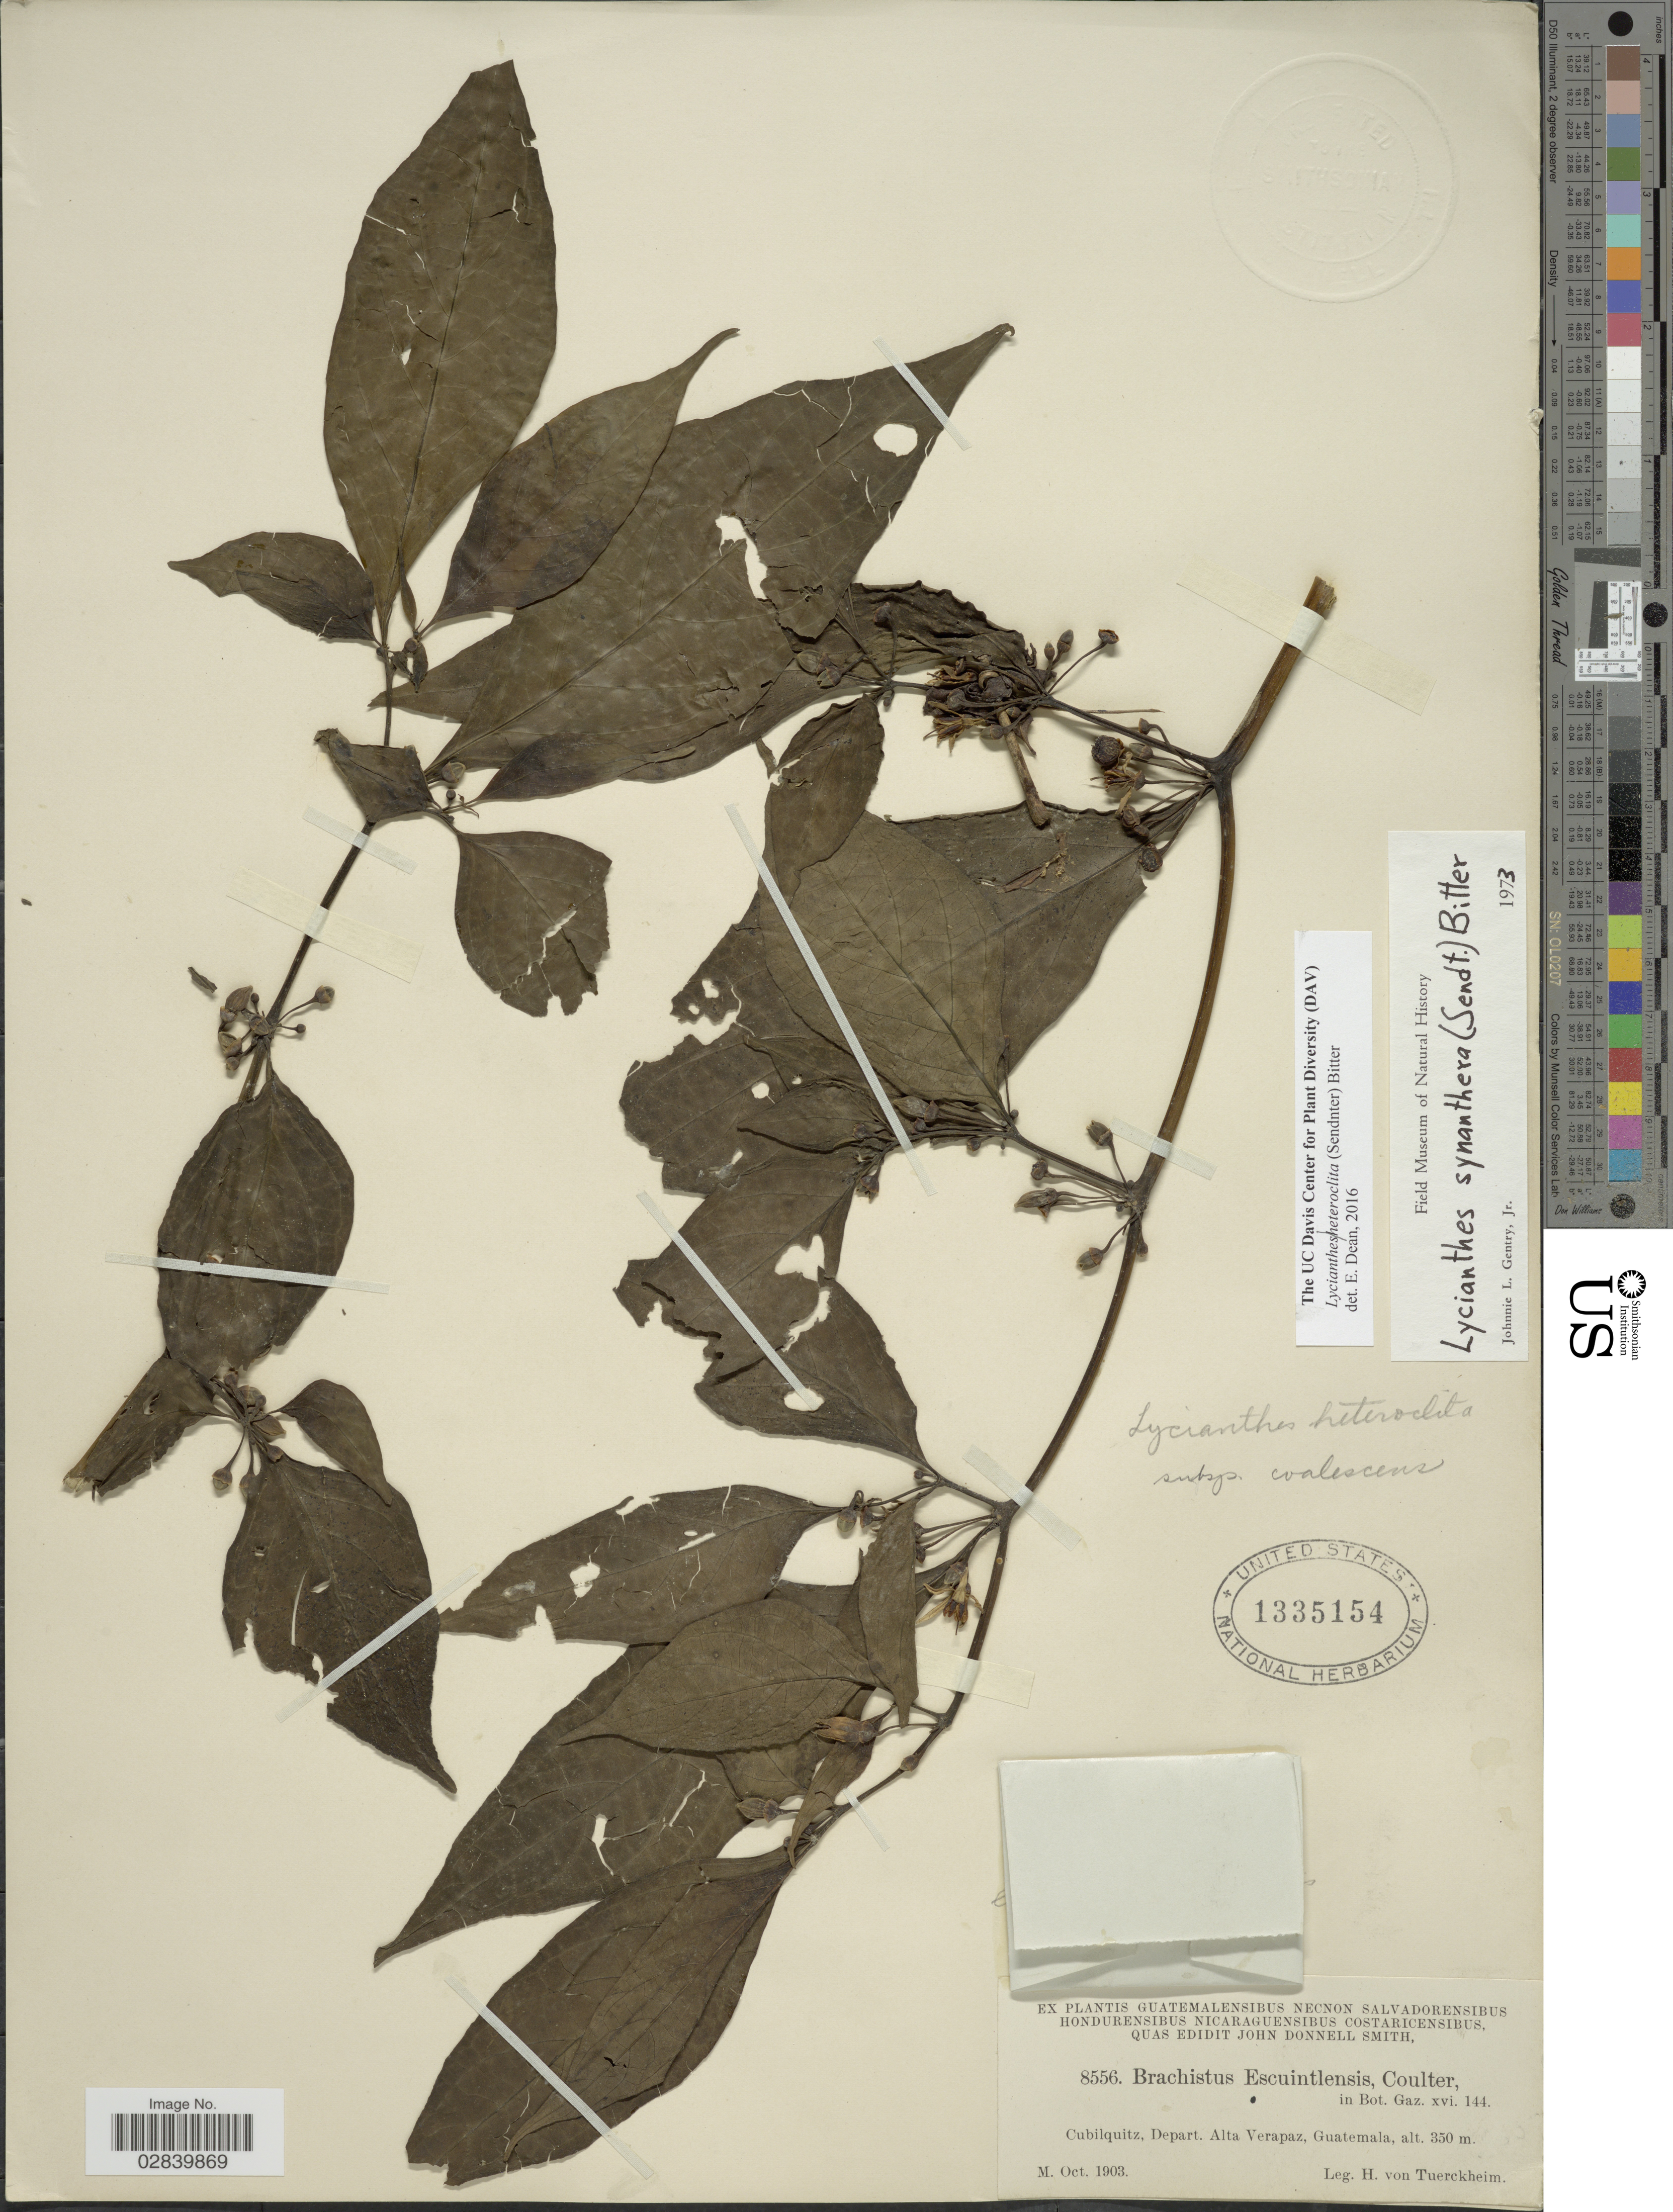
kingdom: Plantae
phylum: Tracheophyta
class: Magnoliopsida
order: Solanales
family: Solanaceae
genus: Lycianthes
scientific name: Lycianthes heteroclita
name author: (Sendtn.) Bitter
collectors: H. von Türckheim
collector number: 8556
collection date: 1903-10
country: Guatemala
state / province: Alta Verapaz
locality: Cubilquitz, Depart. Alta Verapaz.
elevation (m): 350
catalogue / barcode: US 1335154